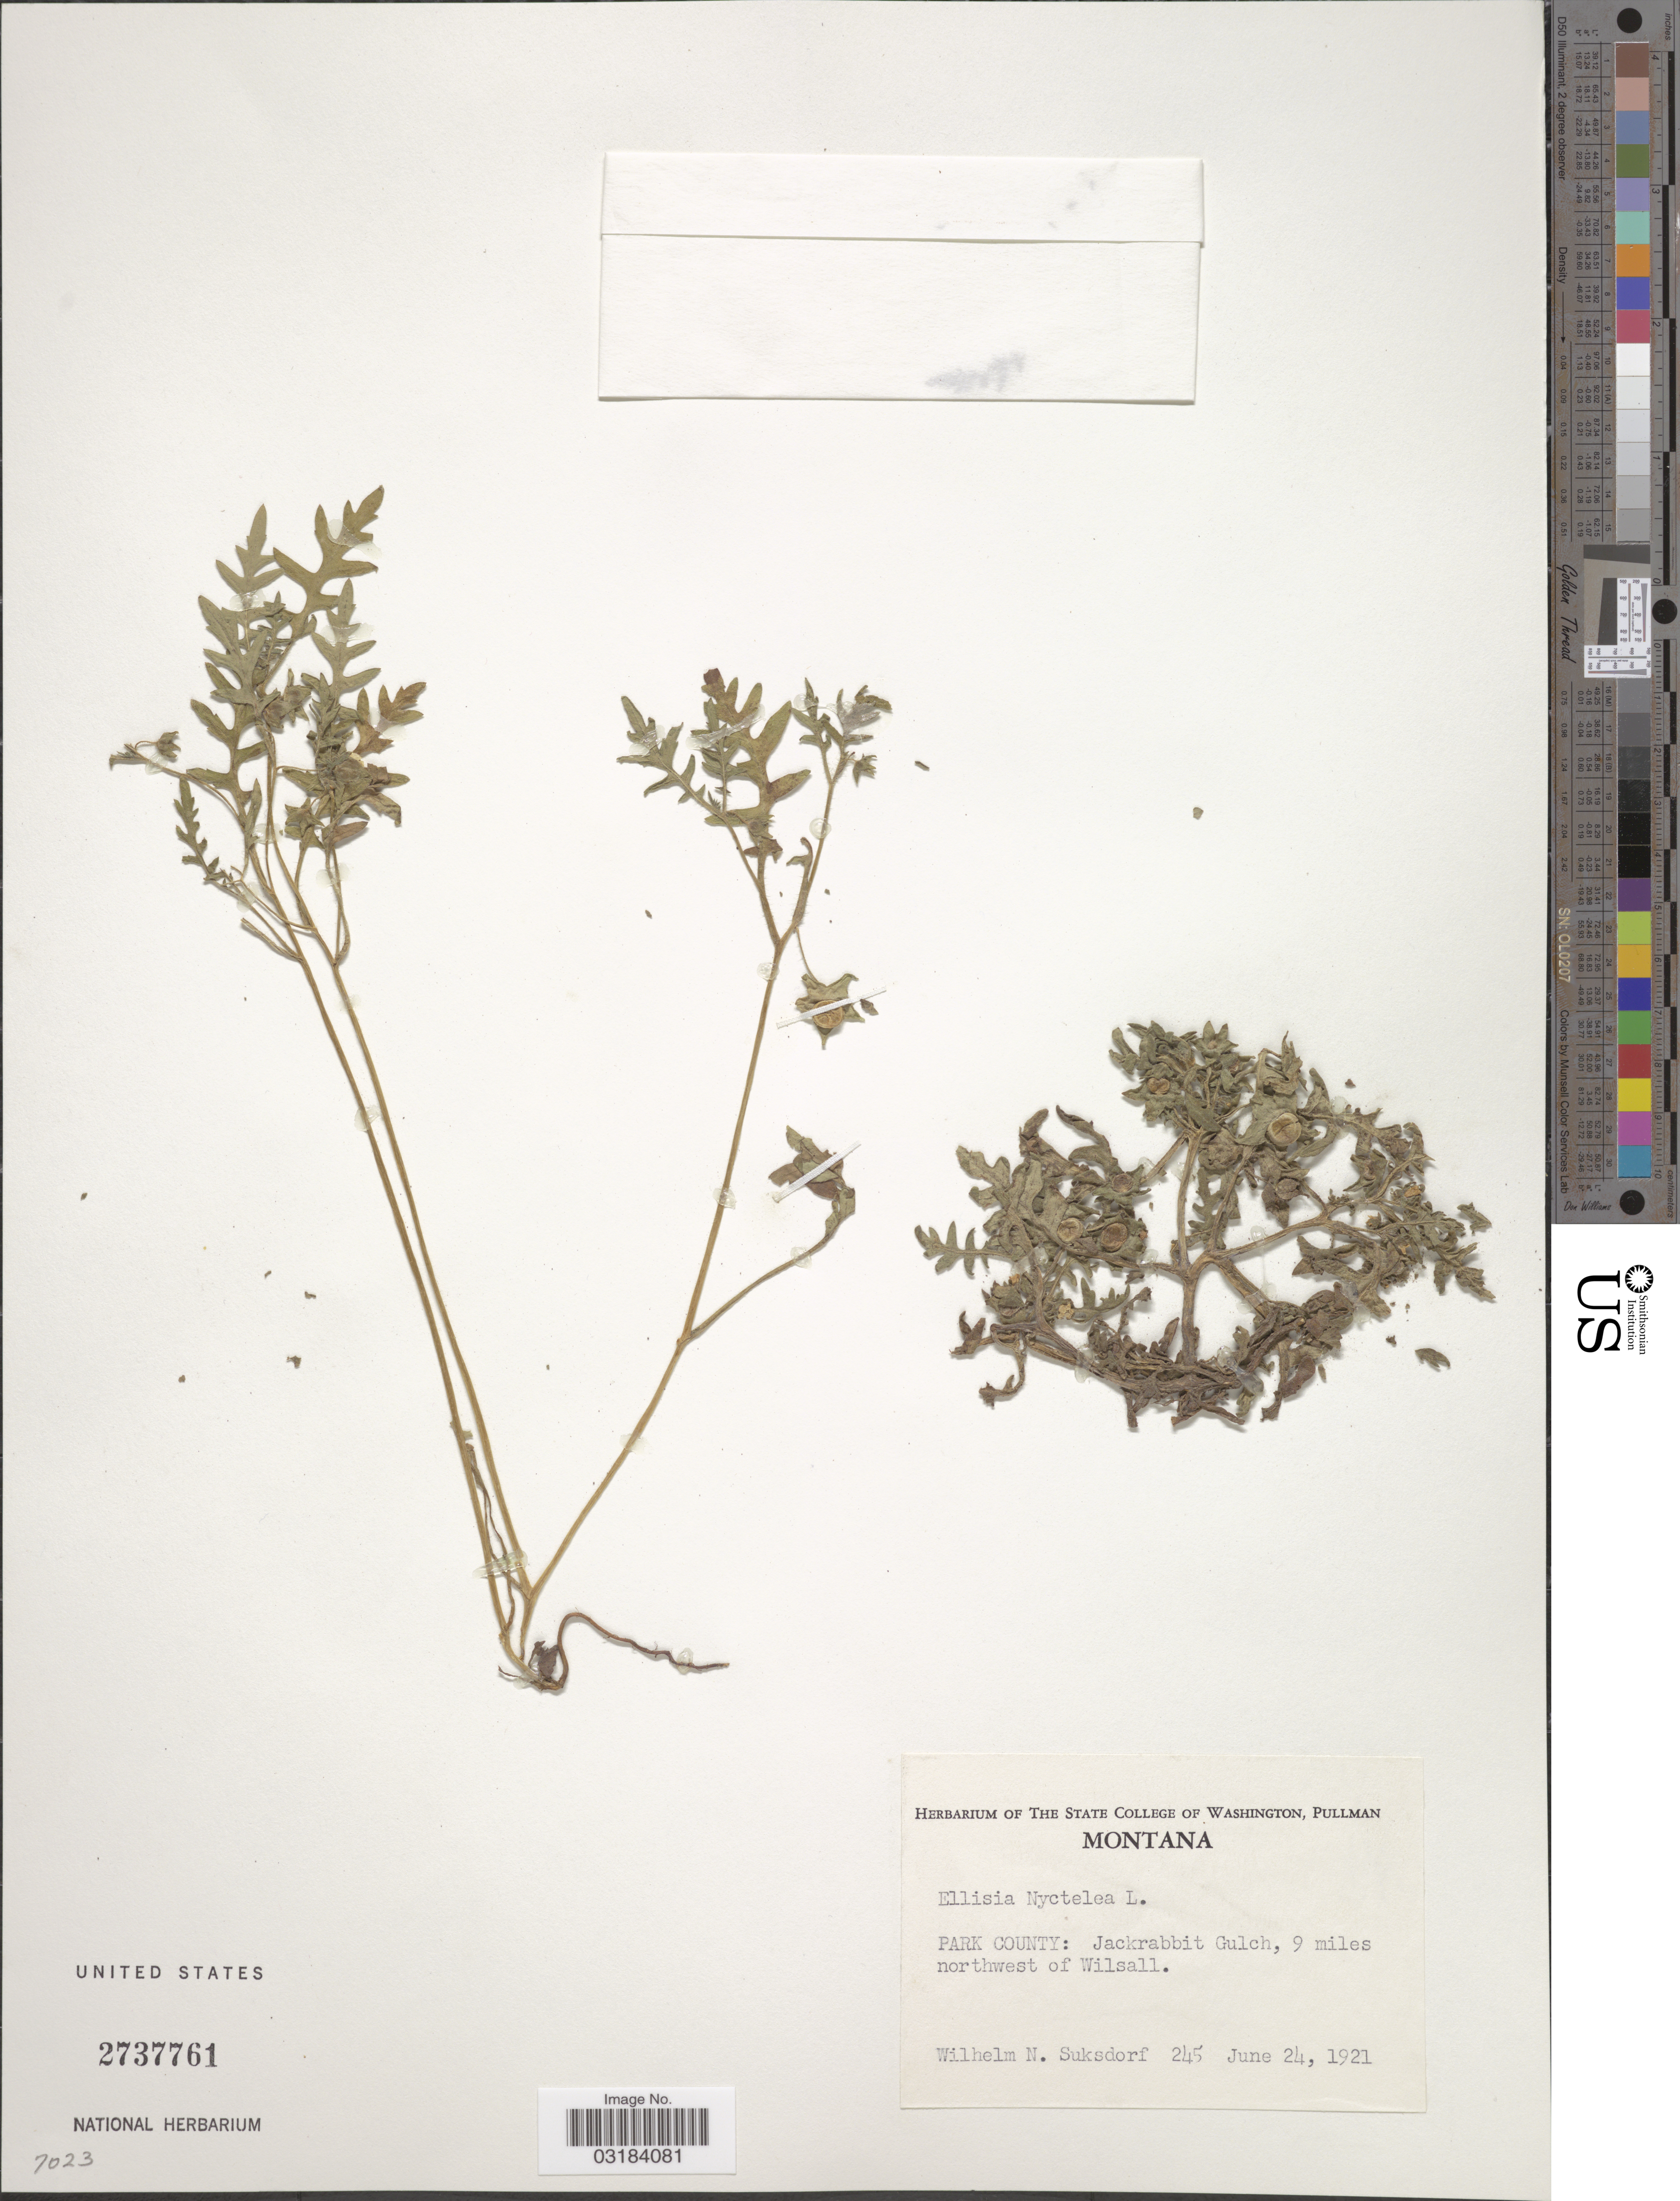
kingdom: Plantae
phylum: Tracheophyta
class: Magnoliopsida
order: Boraginales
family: Hydrophyllaceae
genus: Ellisia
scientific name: Ellisia nyctelea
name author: L.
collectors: W. N. Suksdorf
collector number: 245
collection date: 1921-06-24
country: United States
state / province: Montana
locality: Park County: Jackrabbit Gulch, 9 miles northwest of Wilsall.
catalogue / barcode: US 2737761